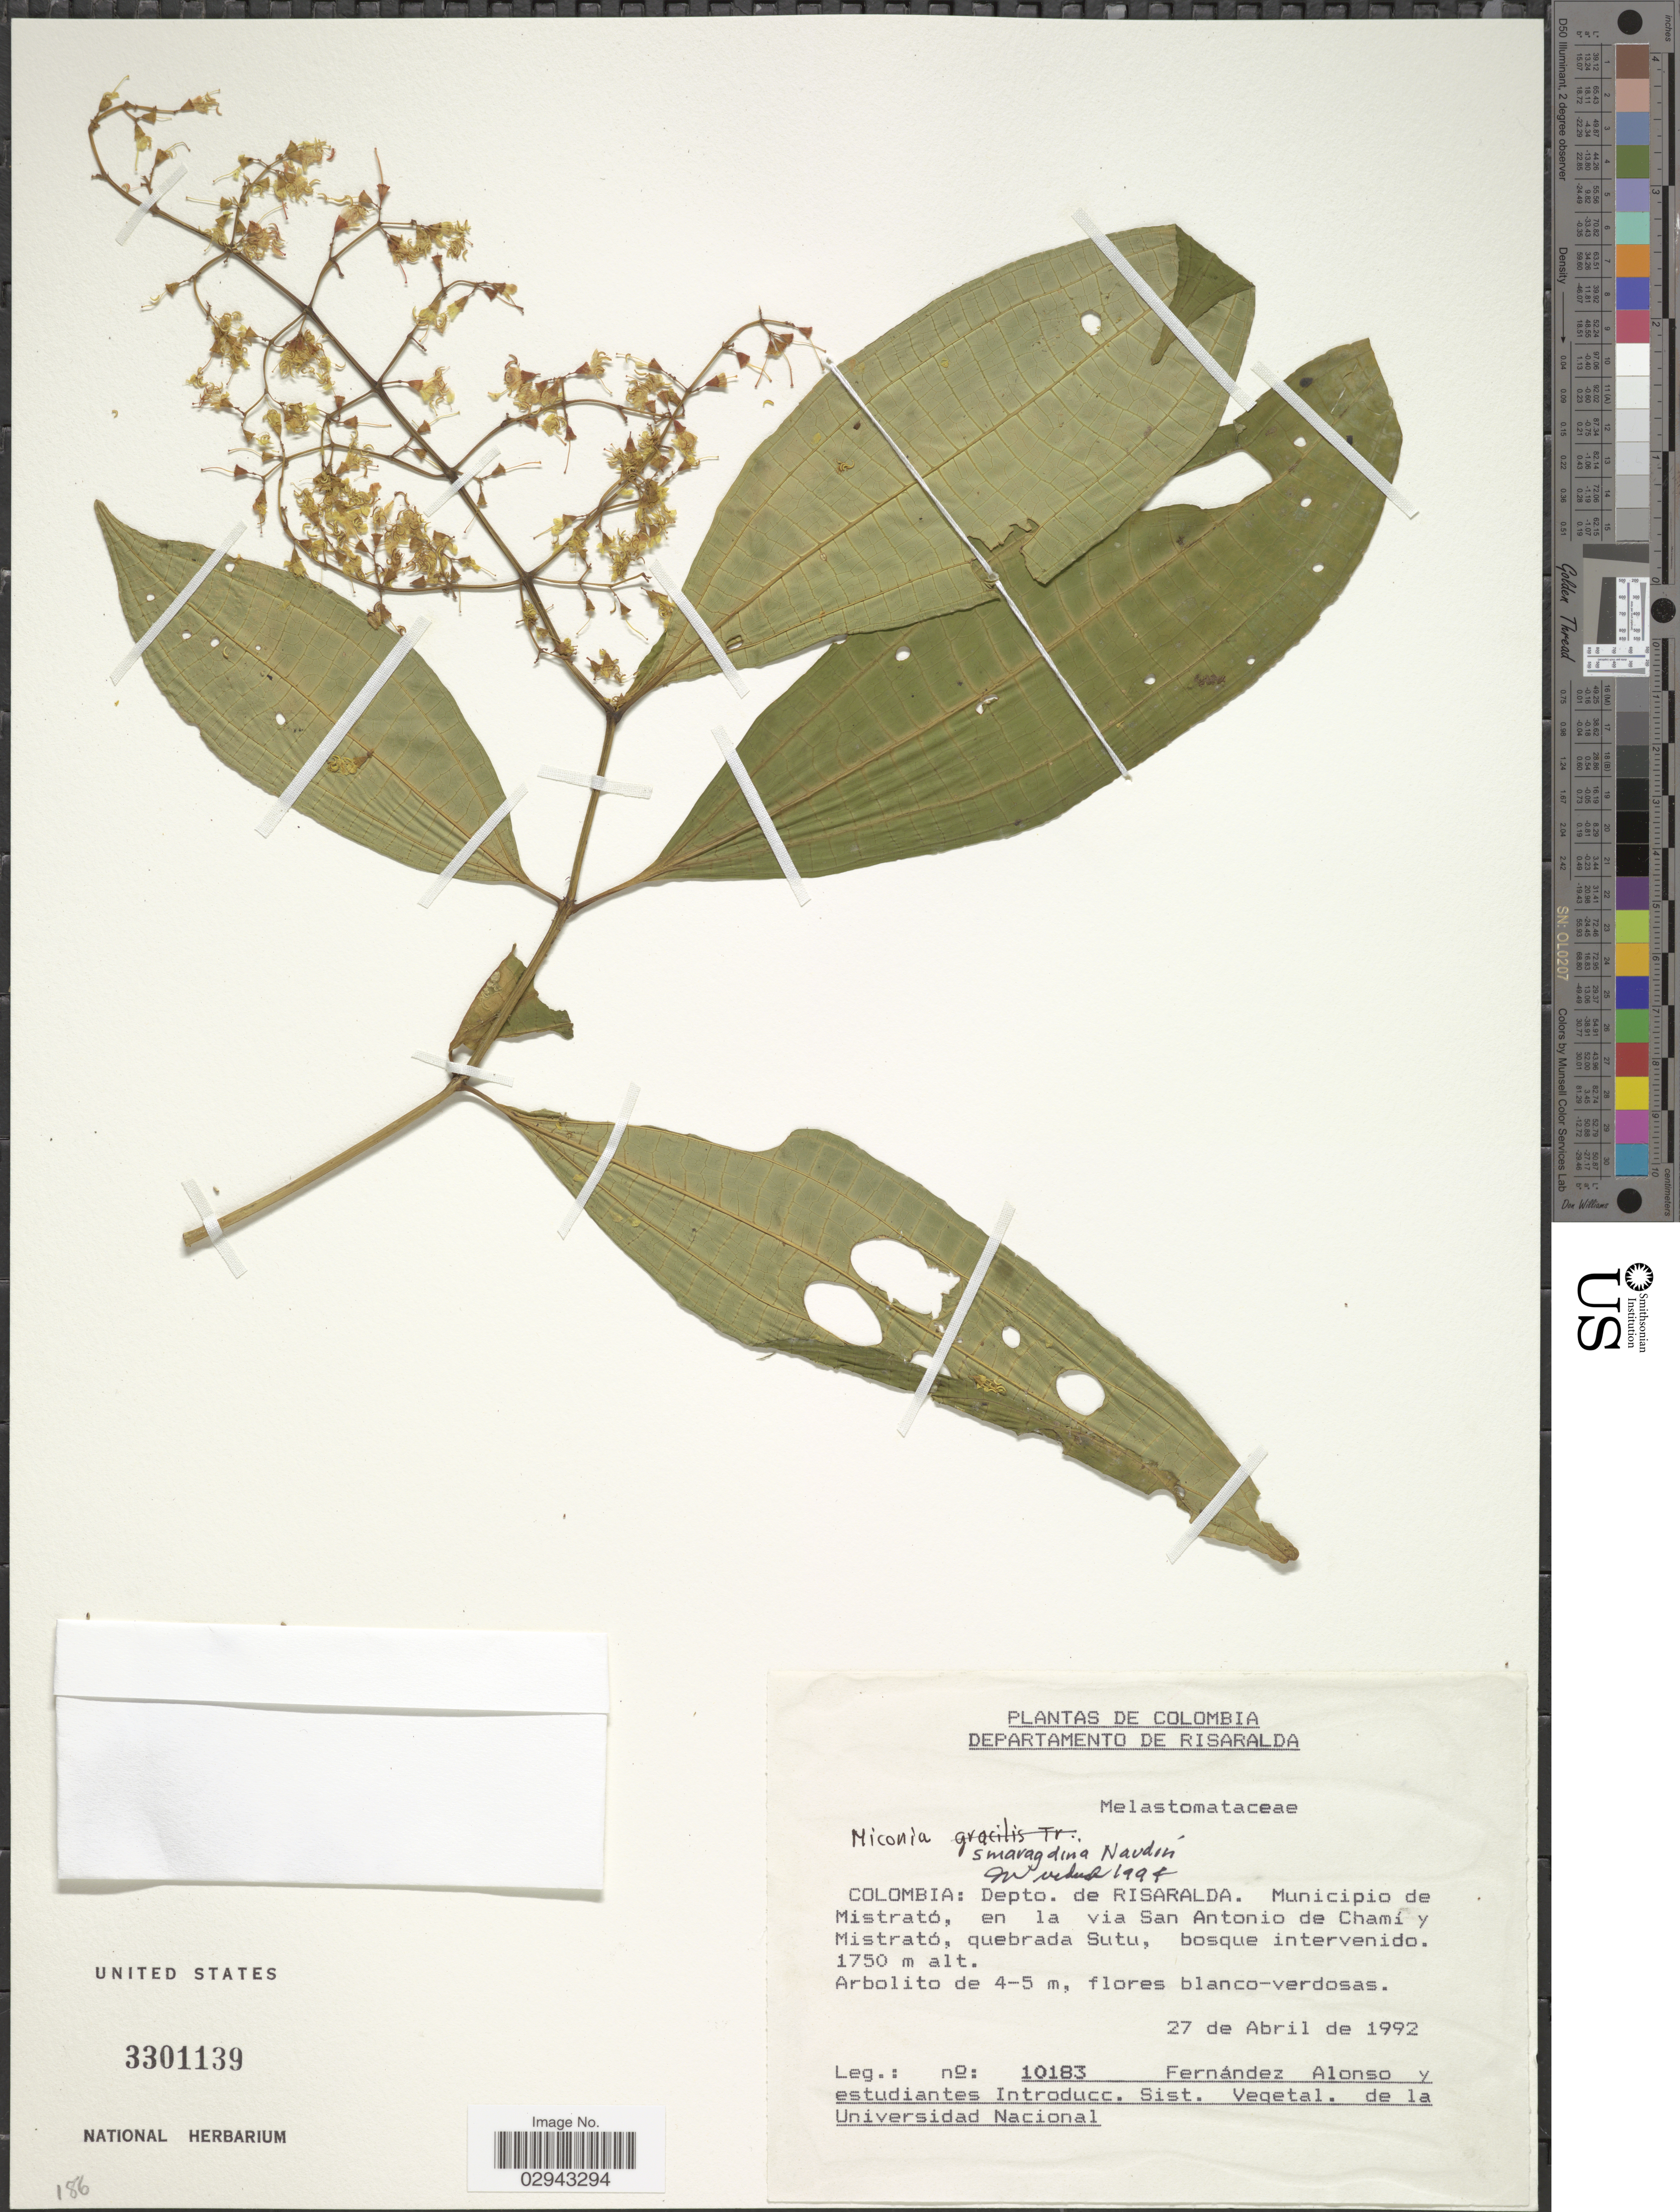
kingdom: Plantae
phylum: Tracheophyta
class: Magnoliopsida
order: Myrtales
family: Melastomataceae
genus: Miconia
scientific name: Miconia smaragdina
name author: Naudin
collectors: F. Alonso & Estudiantes Introducc. Sist. Vegetal. de la Universidad Nacional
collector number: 10183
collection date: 1992-04-27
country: Colombia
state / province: Risaralda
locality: Depto. de Risaralda. Municipio de Mistrató, en la via San Antonio de Chami y Mistrató, quebrada Sutu.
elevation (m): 1750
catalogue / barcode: US 3301139